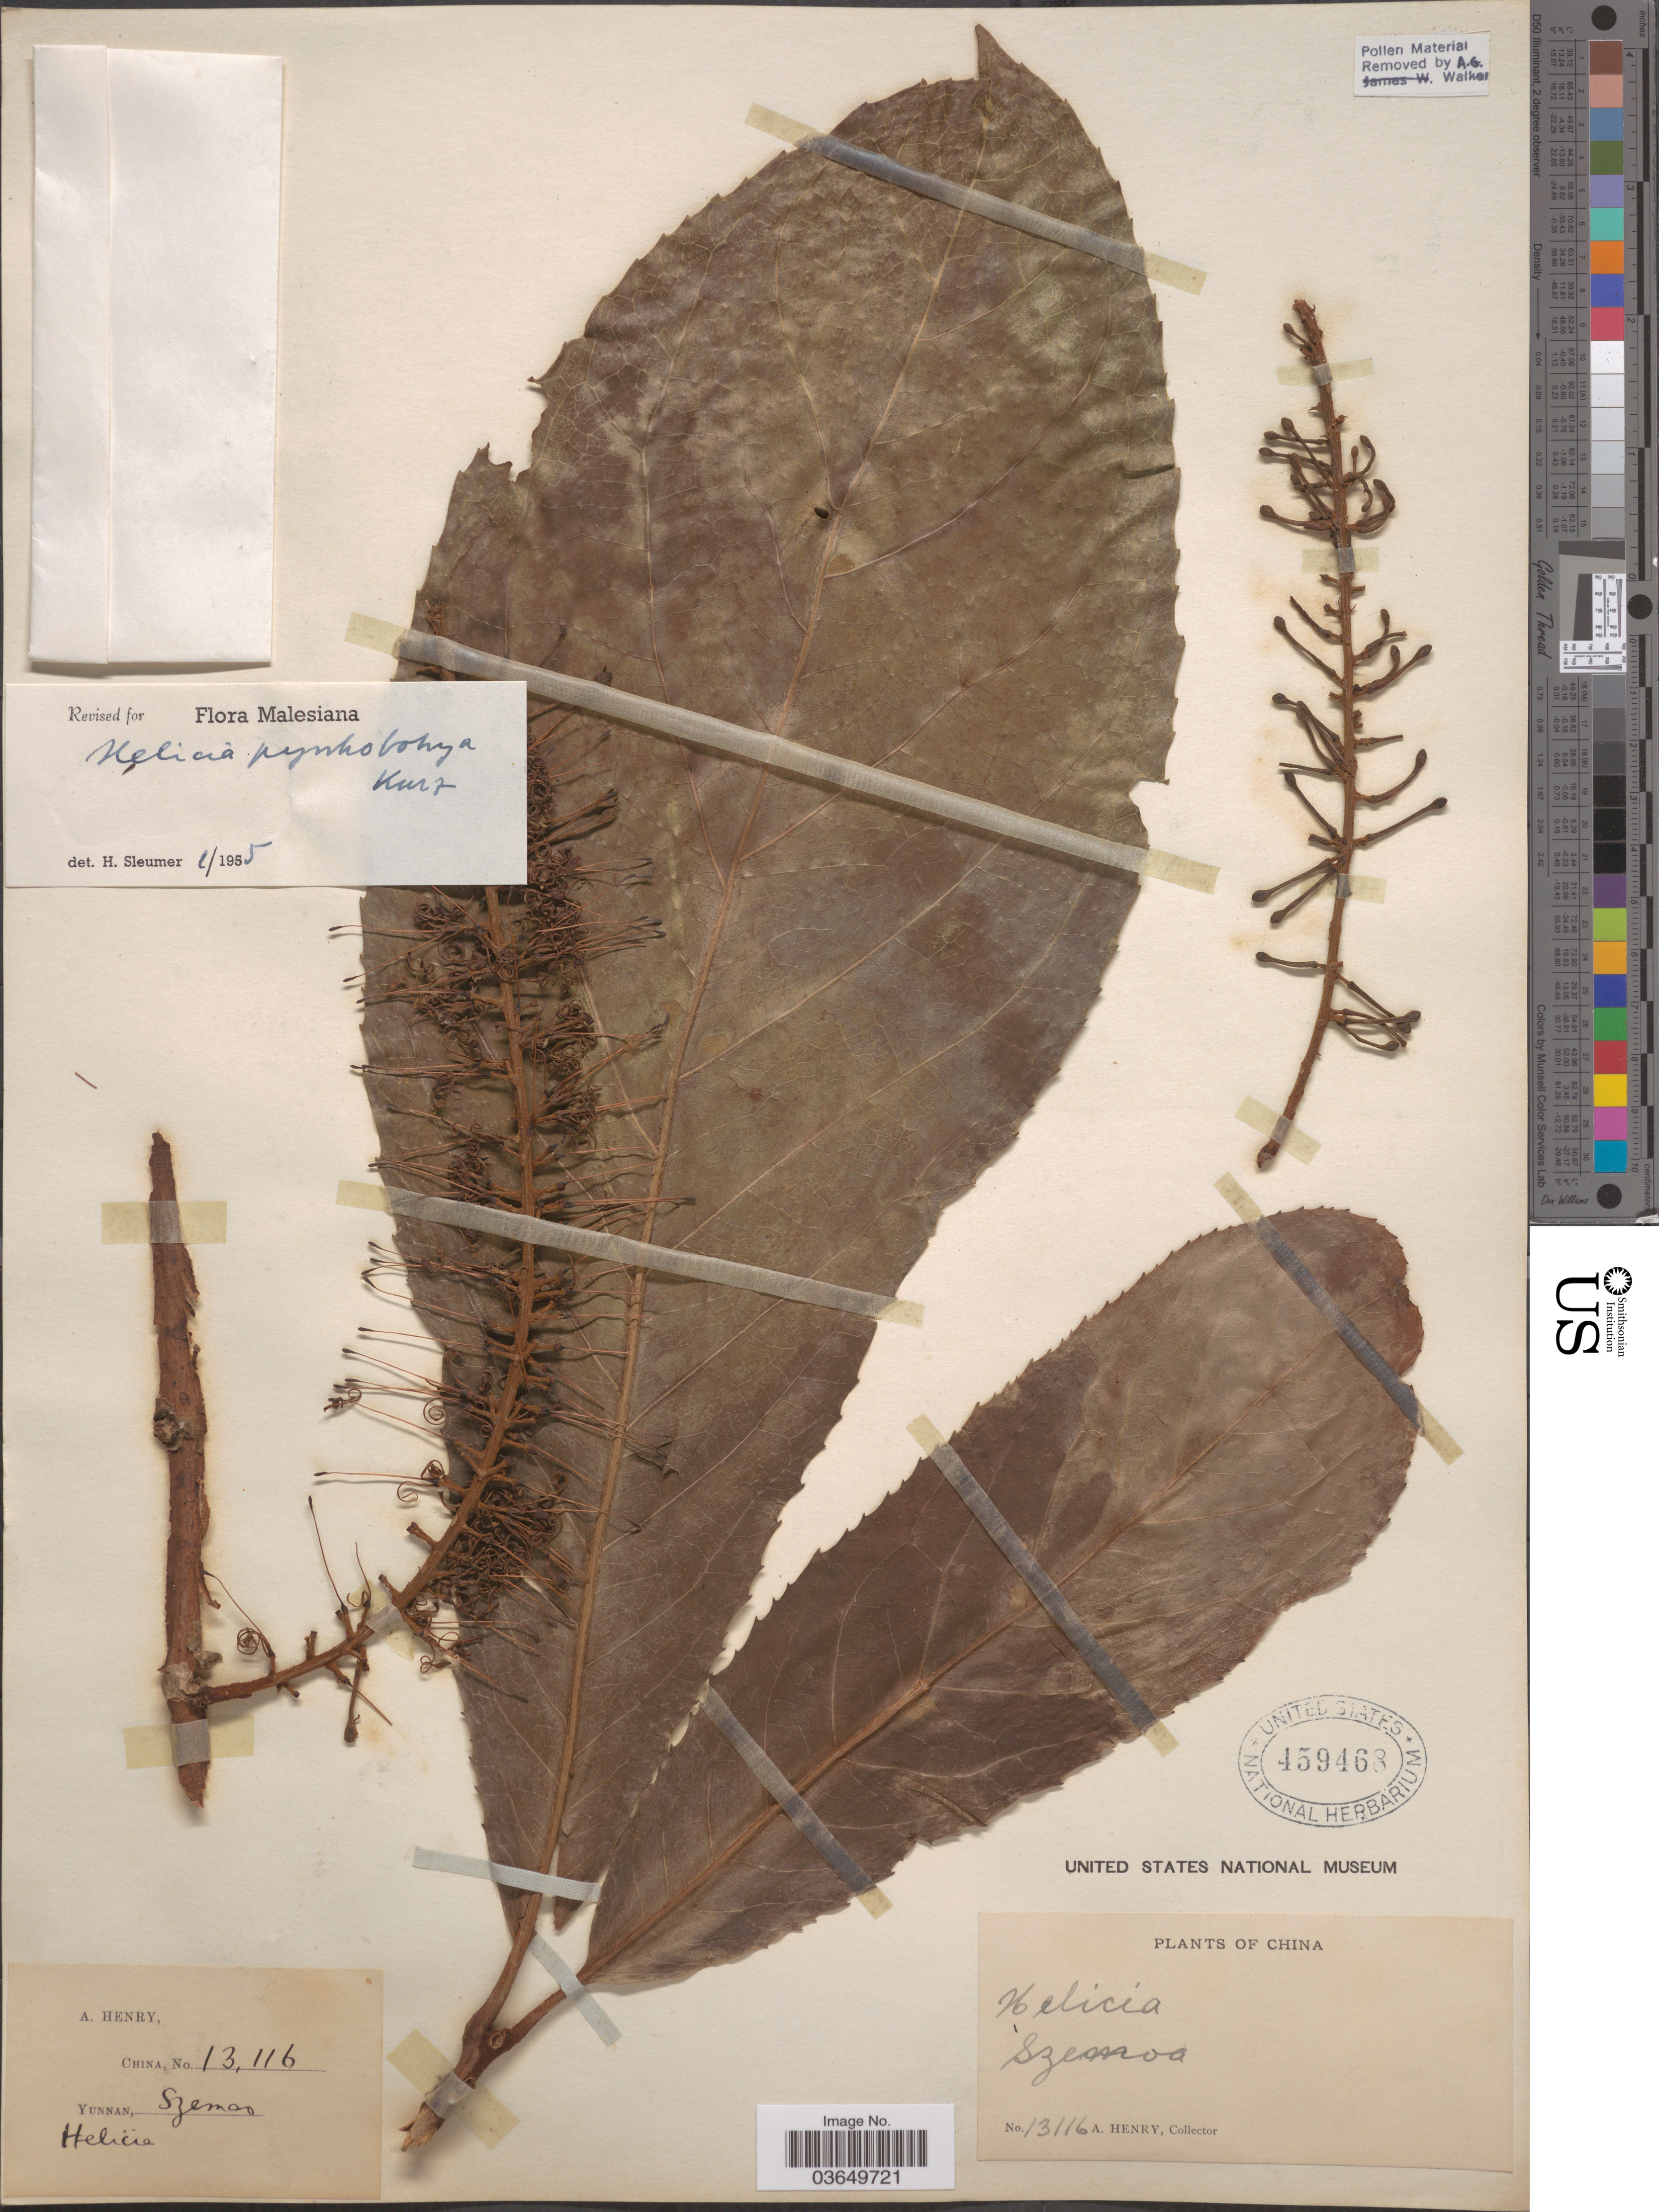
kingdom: Plantae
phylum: Tracheophyta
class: Magnoliopsida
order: Proteales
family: Proteaceae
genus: Helicia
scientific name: Helicia pyrrhobotrya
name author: Kurz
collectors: A. Henry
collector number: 13116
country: China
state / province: Yunnan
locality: Szemoa.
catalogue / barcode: US 459468